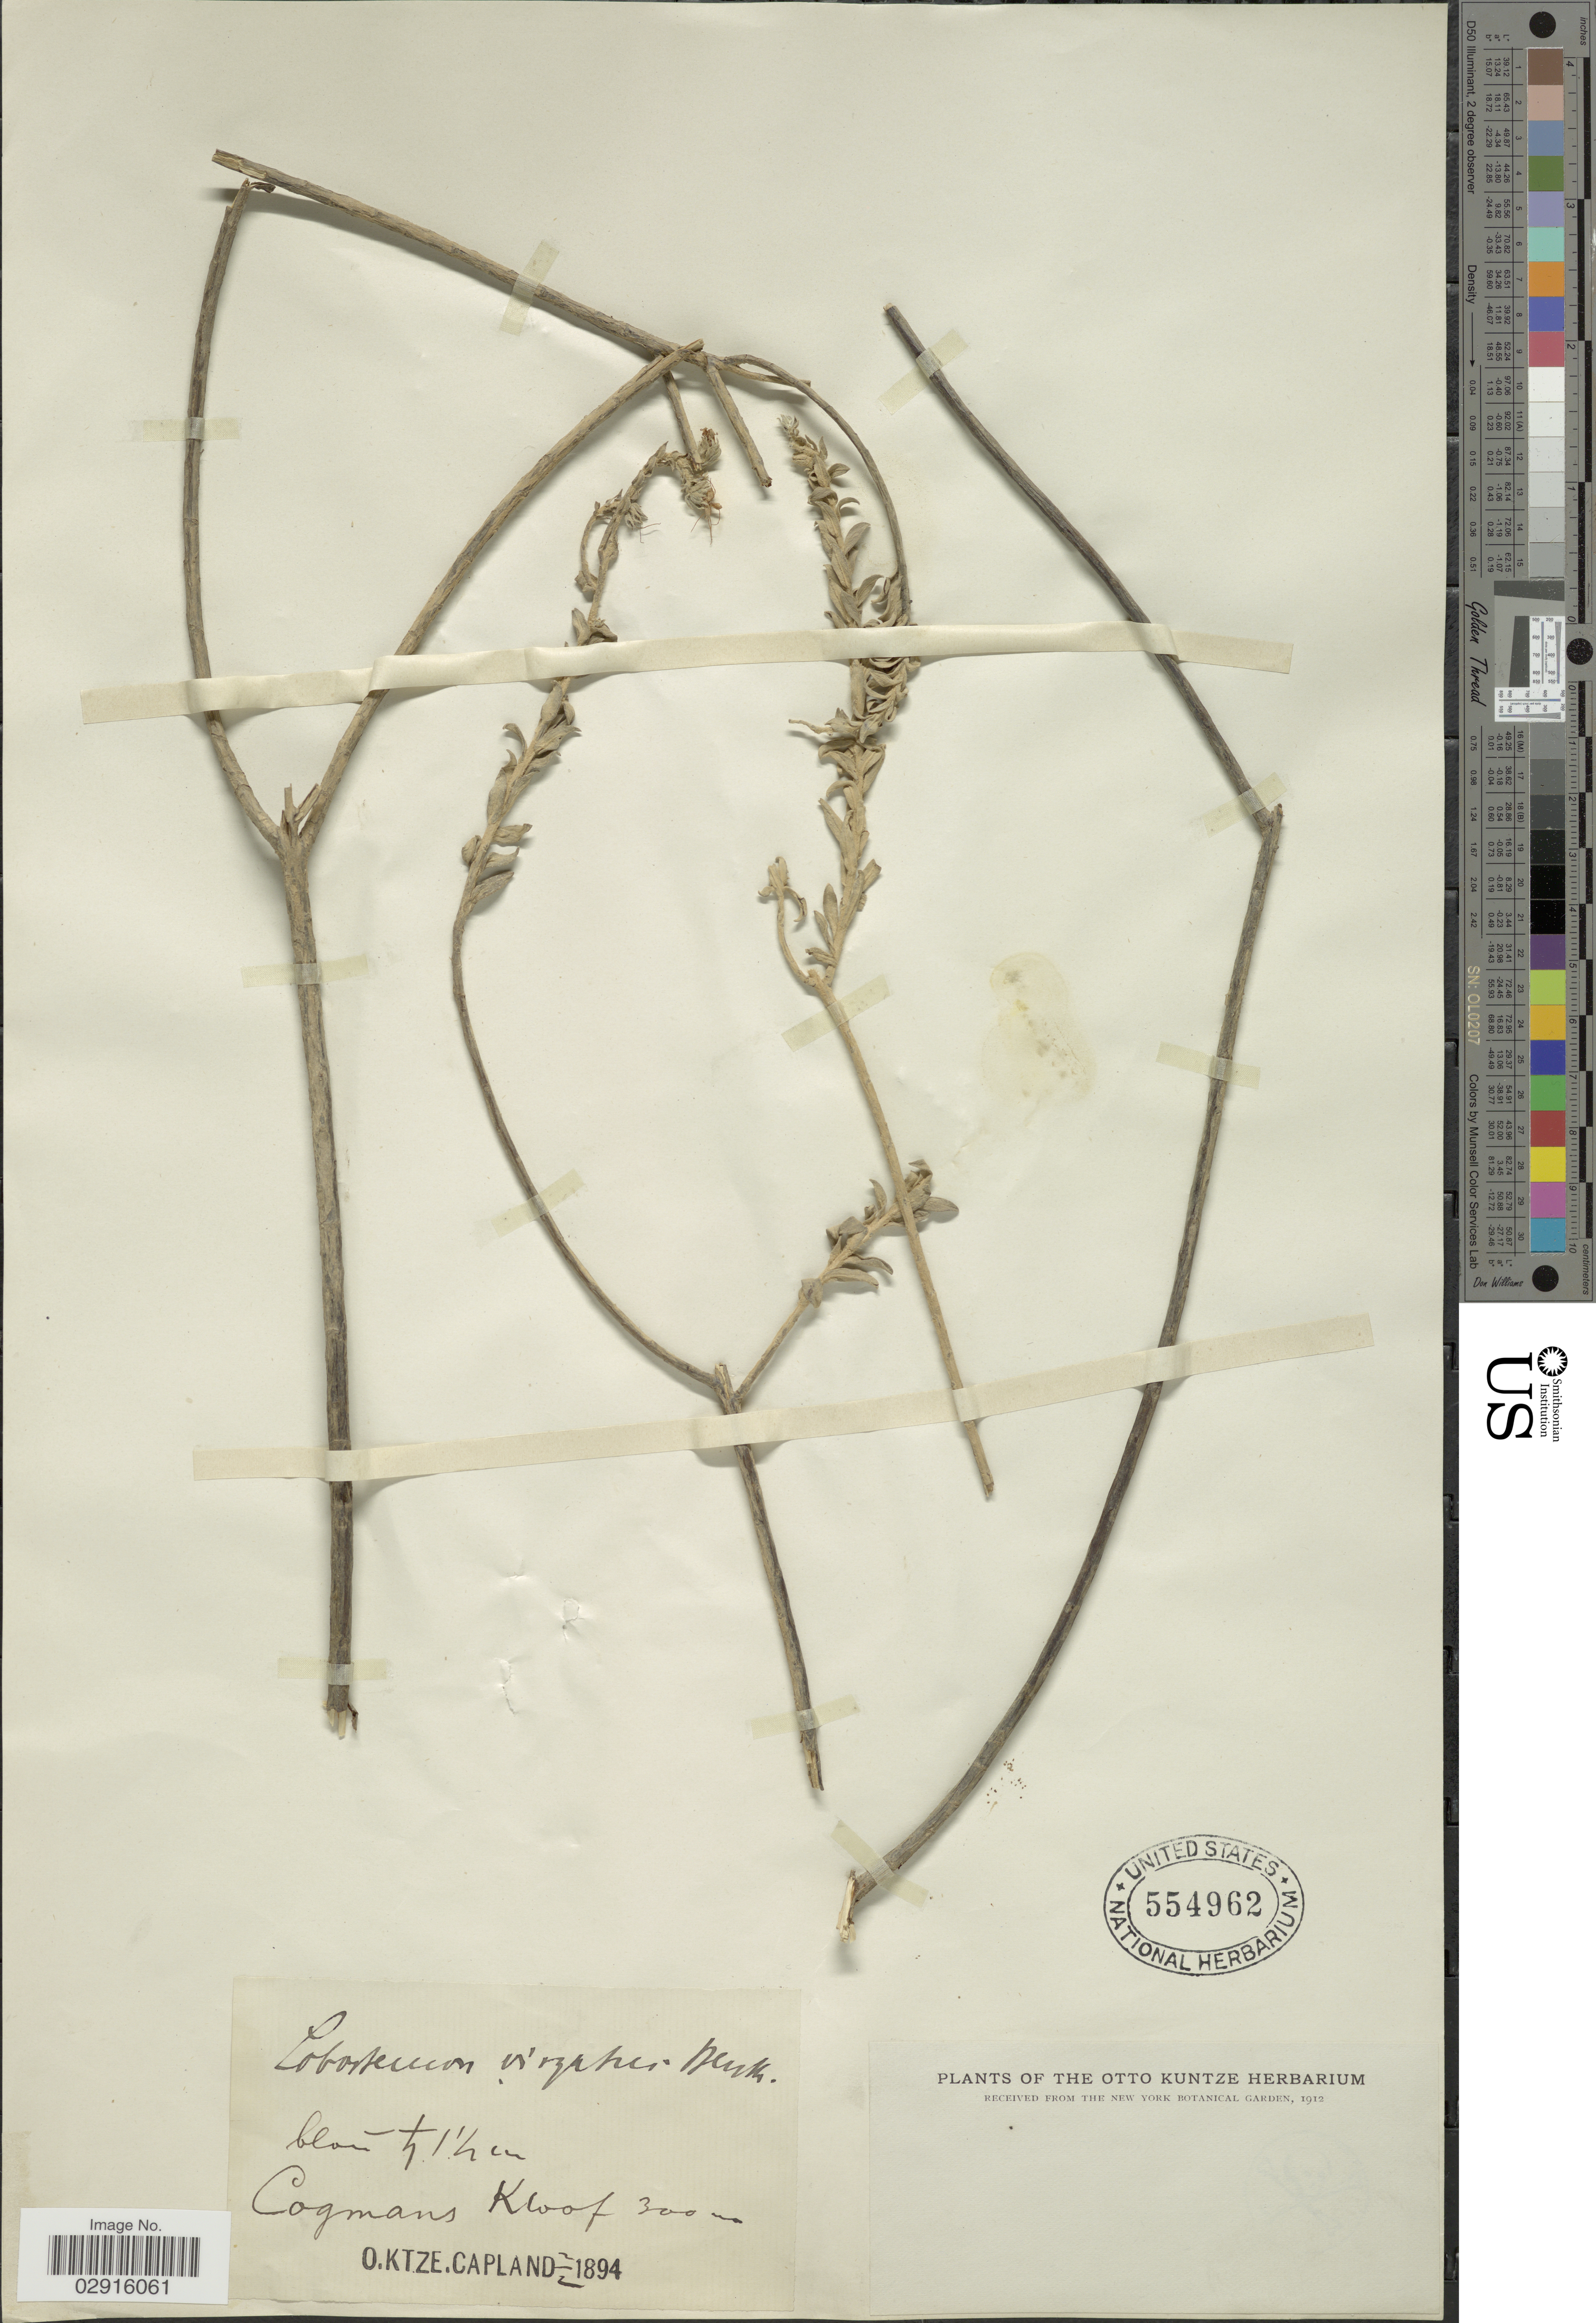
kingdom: Plantae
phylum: Tracheophyta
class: Magnoliopsida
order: Boraginales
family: Boraginaceae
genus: Lobostemon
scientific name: Lobostemon virgatus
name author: H. Buek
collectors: C.E.O. Kuntze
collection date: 1894-02-02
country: South Africa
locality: Cogmans Kloof.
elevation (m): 300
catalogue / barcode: US 554962